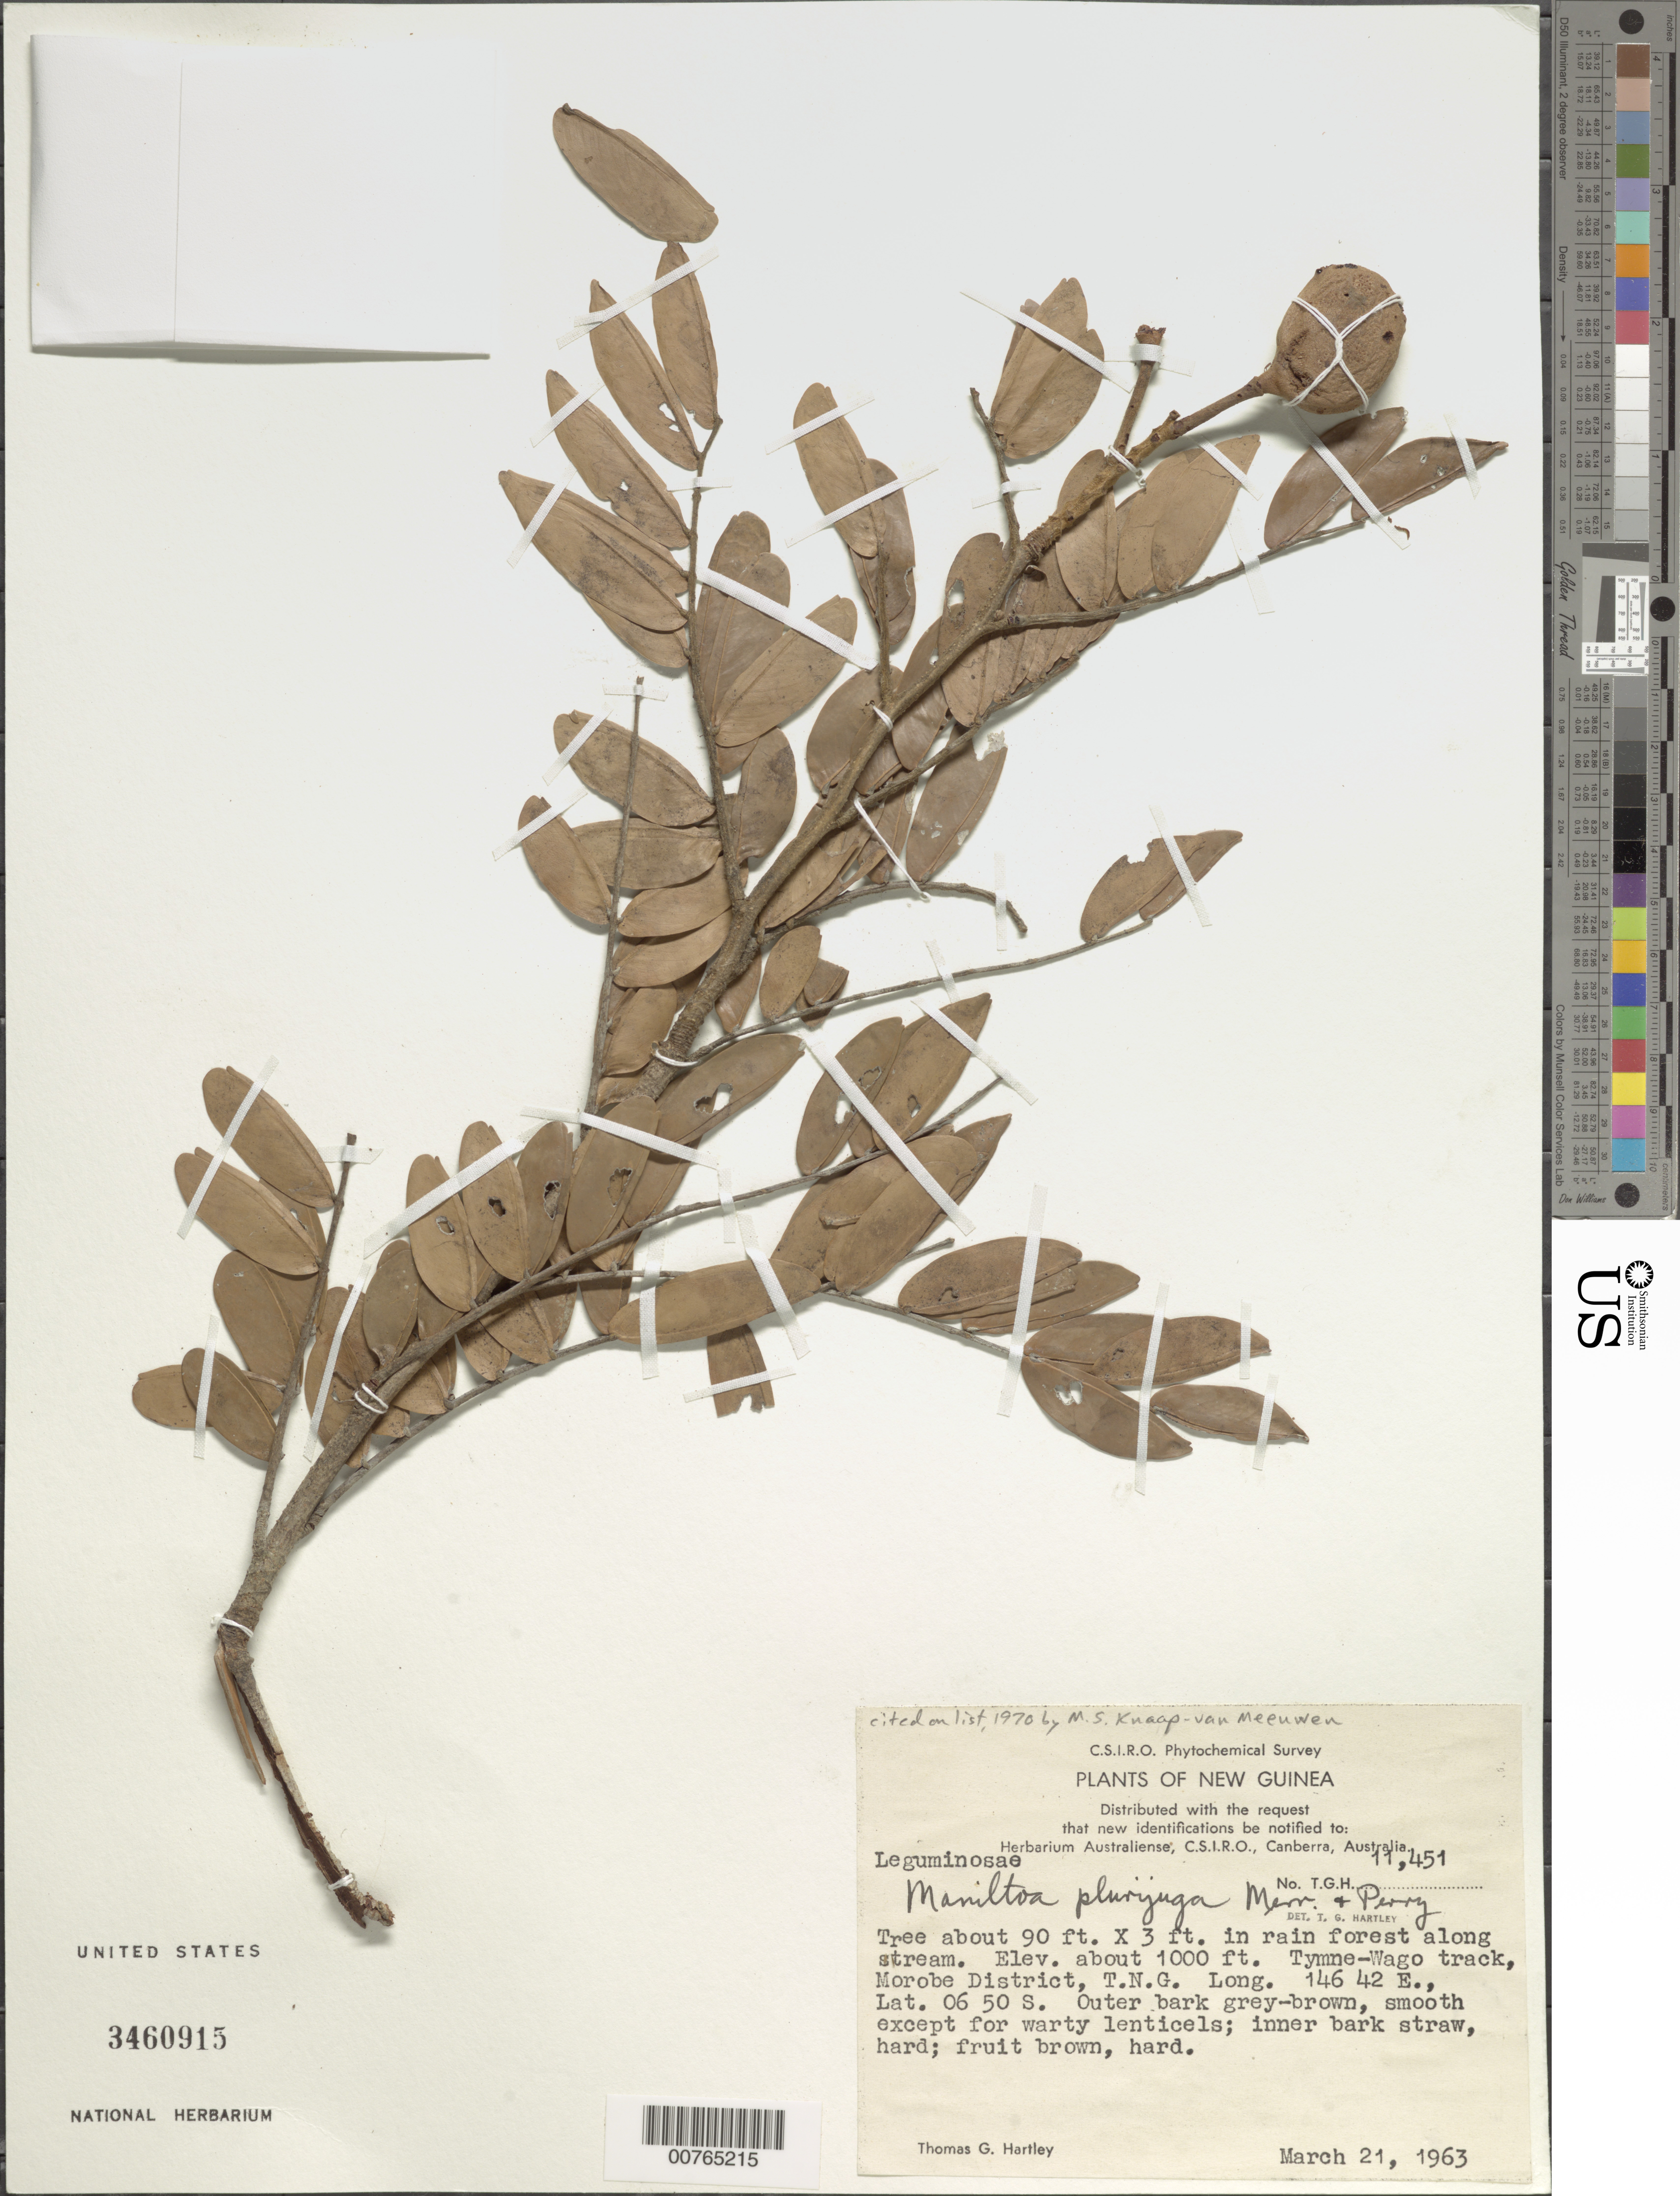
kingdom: Plantae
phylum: Tracheophyta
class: Magnoliopsida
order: Fabales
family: Fabaceae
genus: Maniltoa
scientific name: Maniltoa plurijuga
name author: Merr. & L.M. Perry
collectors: T. G. Hartley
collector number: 11451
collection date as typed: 21 Mar 1963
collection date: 1963-03-21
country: Papua New Guinea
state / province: Morobe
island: New Guinea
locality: Tymne-Wago Track.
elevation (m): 305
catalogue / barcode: US 3460915